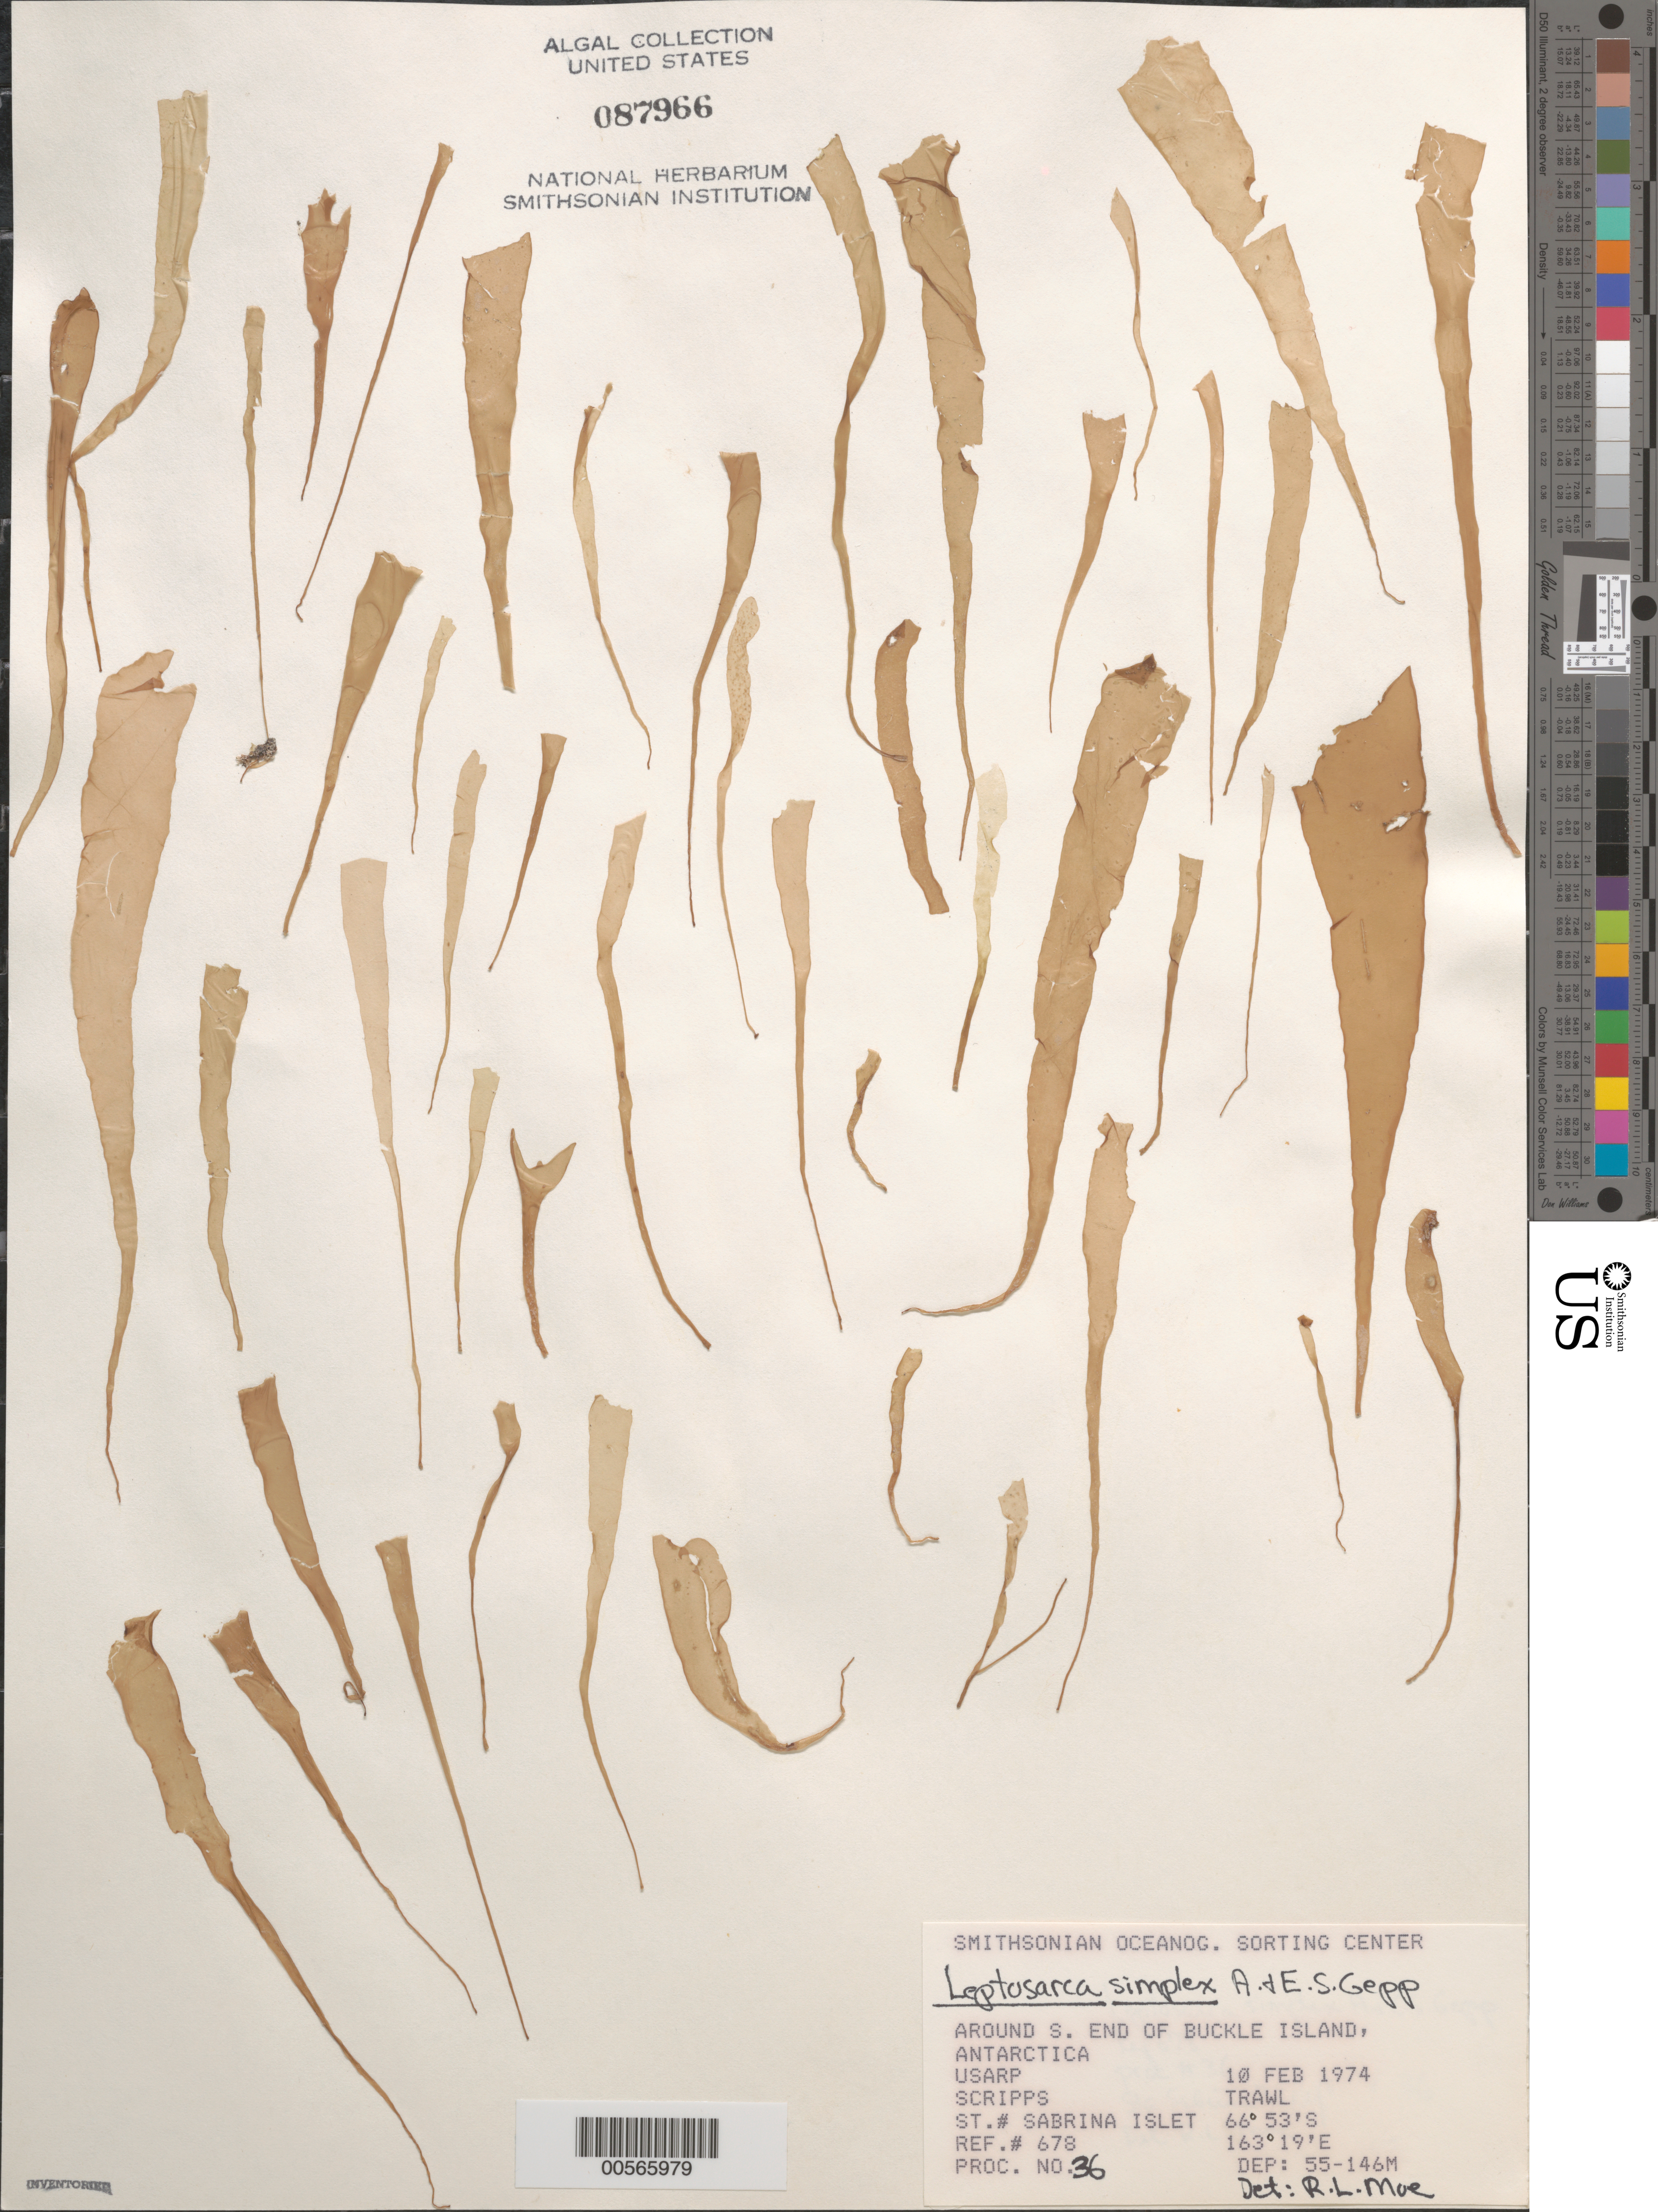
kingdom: Plantae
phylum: Rhodophyta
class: Florideophyceae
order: Palmariales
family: Palmariaceae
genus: Palmaria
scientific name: Palmaria decipiens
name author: (Reinsch) Ricker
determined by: Algae name updating Project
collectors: Scripps Institution of Oceanography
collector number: Station Sabrina Islet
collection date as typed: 10 Feb 1974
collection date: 1974-02-10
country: Antarctica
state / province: Ross Dependency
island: Buckle Island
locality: Sabrina Islet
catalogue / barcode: US 87966